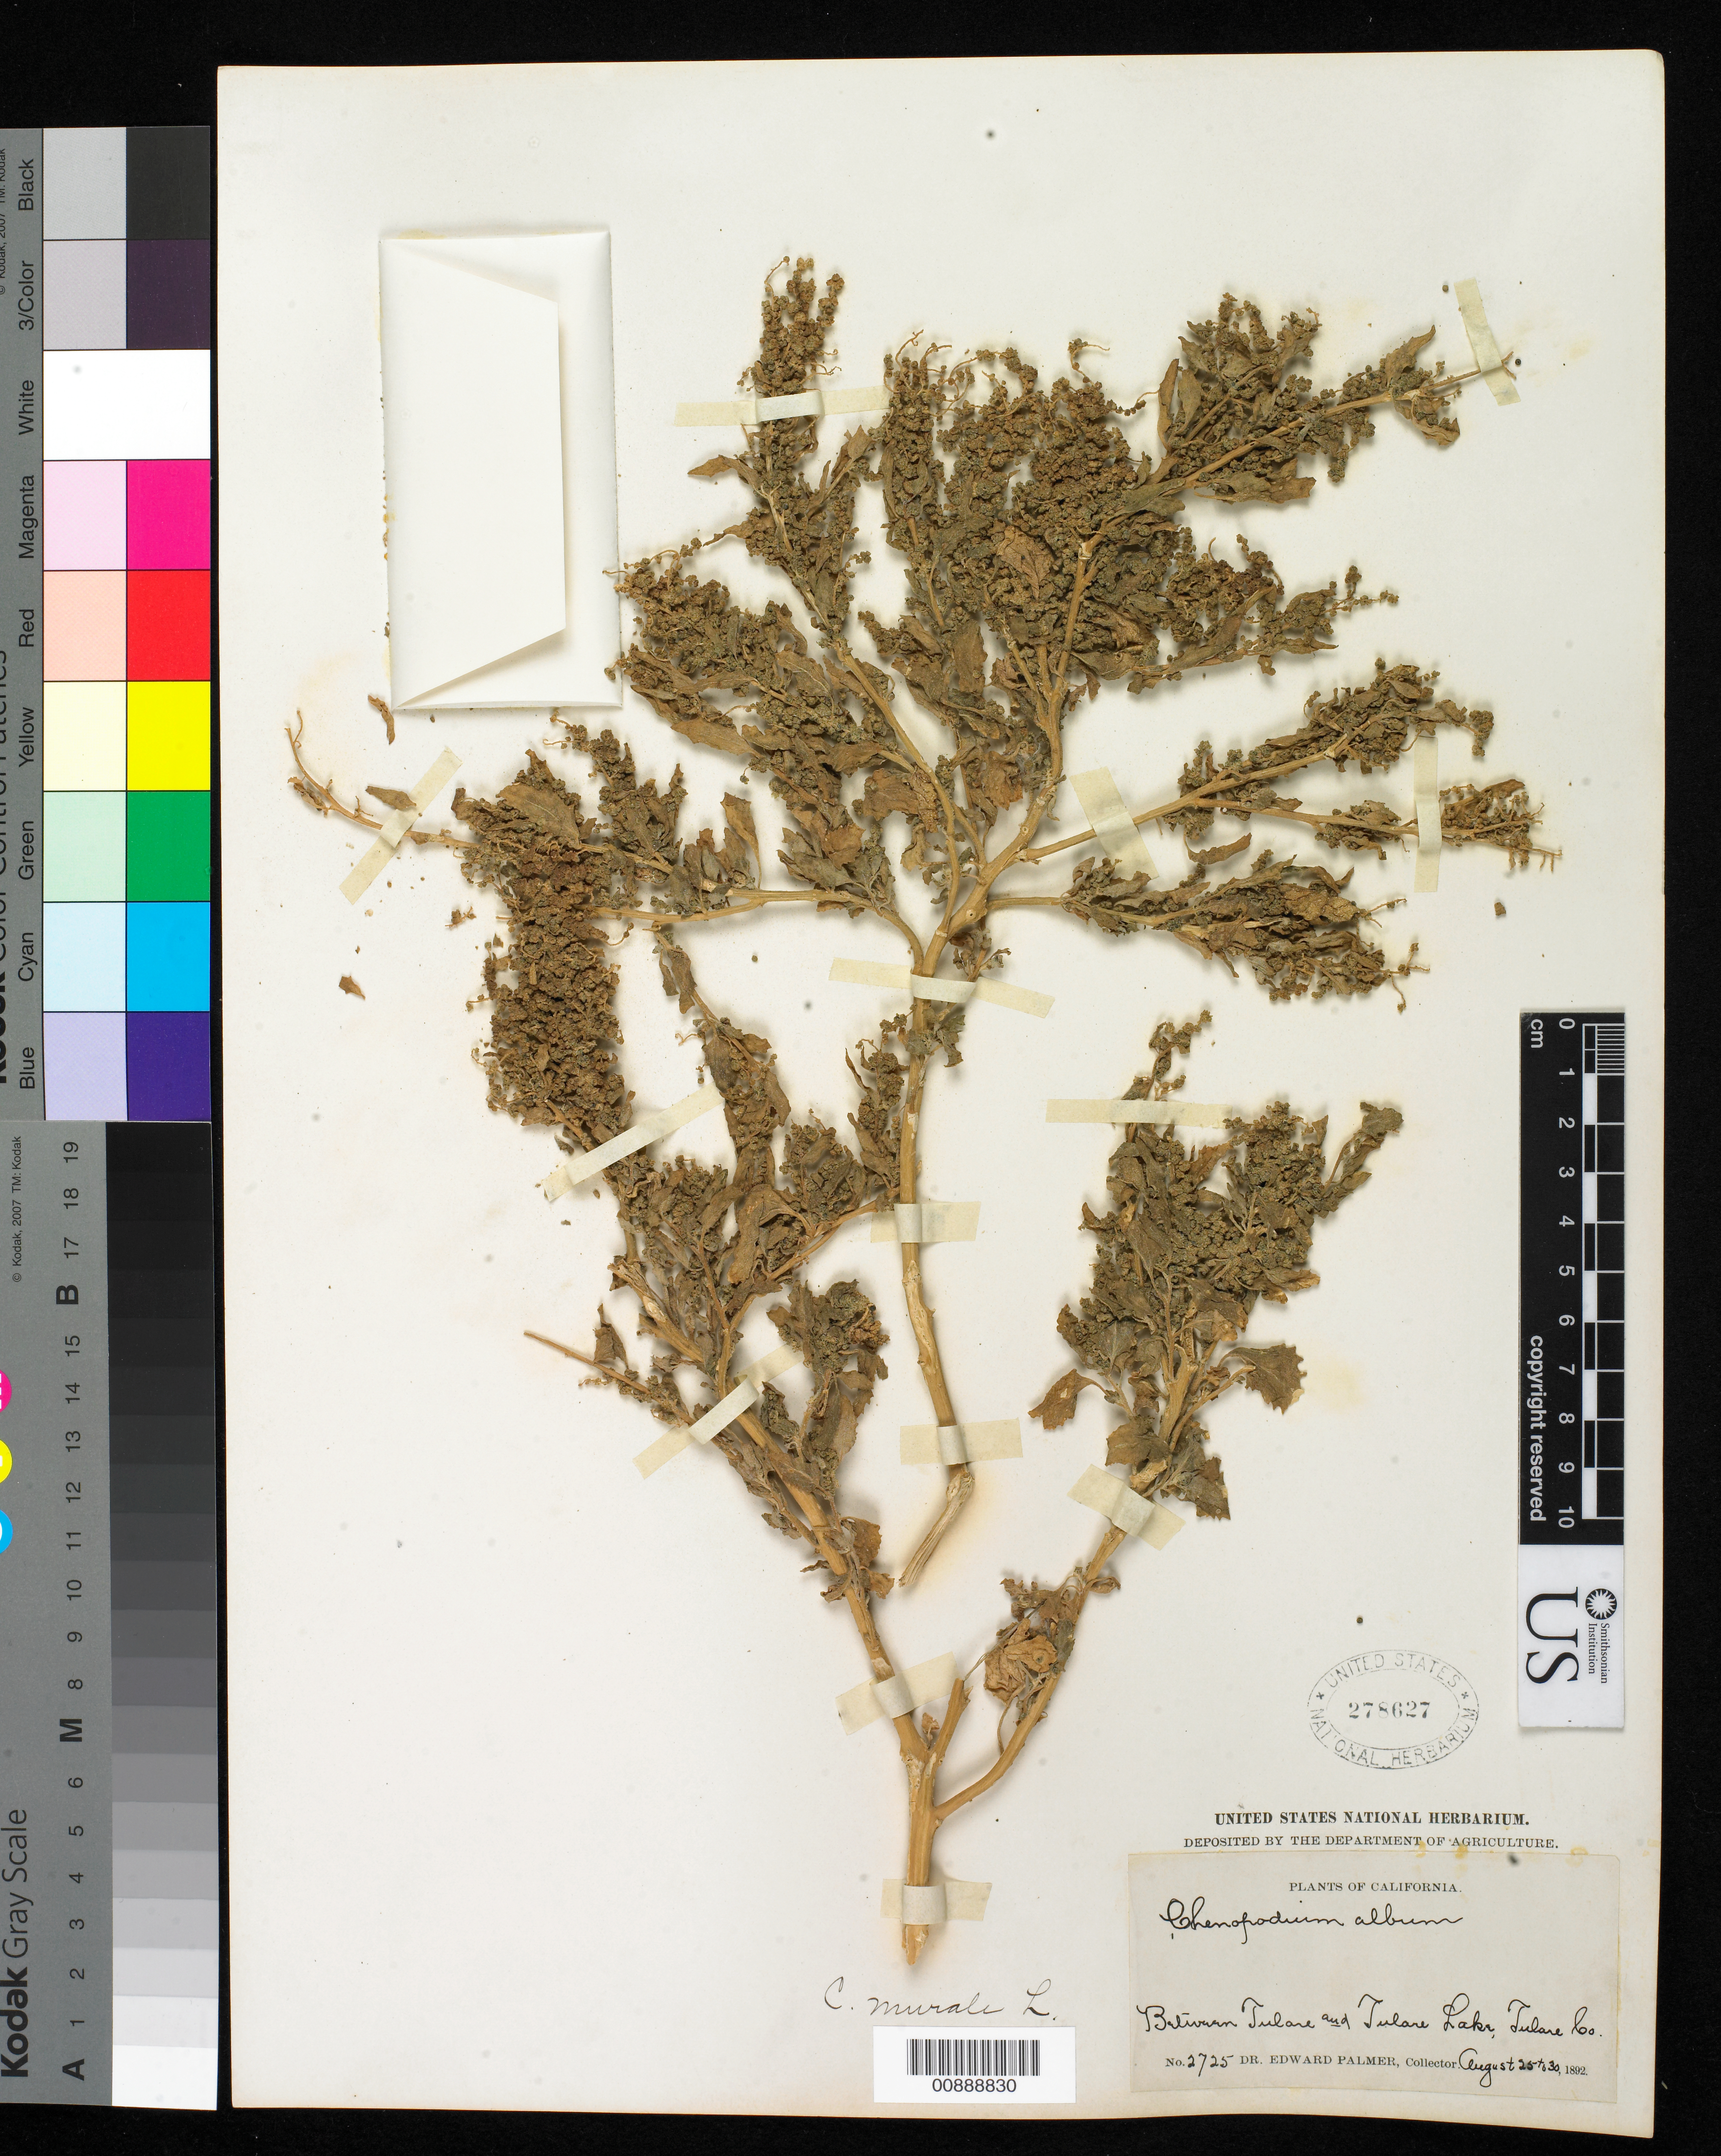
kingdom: Plantae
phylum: Tracheophyta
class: Magnoliopsida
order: Caryophyllales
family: Amaranthaceae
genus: Chenopodium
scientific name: Chenopodium murale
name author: L.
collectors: E. Palmer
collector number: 2725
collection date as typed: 25 Aug 1892 to 30 Aug 1892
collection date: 1892-08-25/1892-08-30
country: United States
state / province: California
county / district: Tulare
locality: Between Tulare and Tulare Lake, Tulare County, California.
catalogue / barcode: US 278627